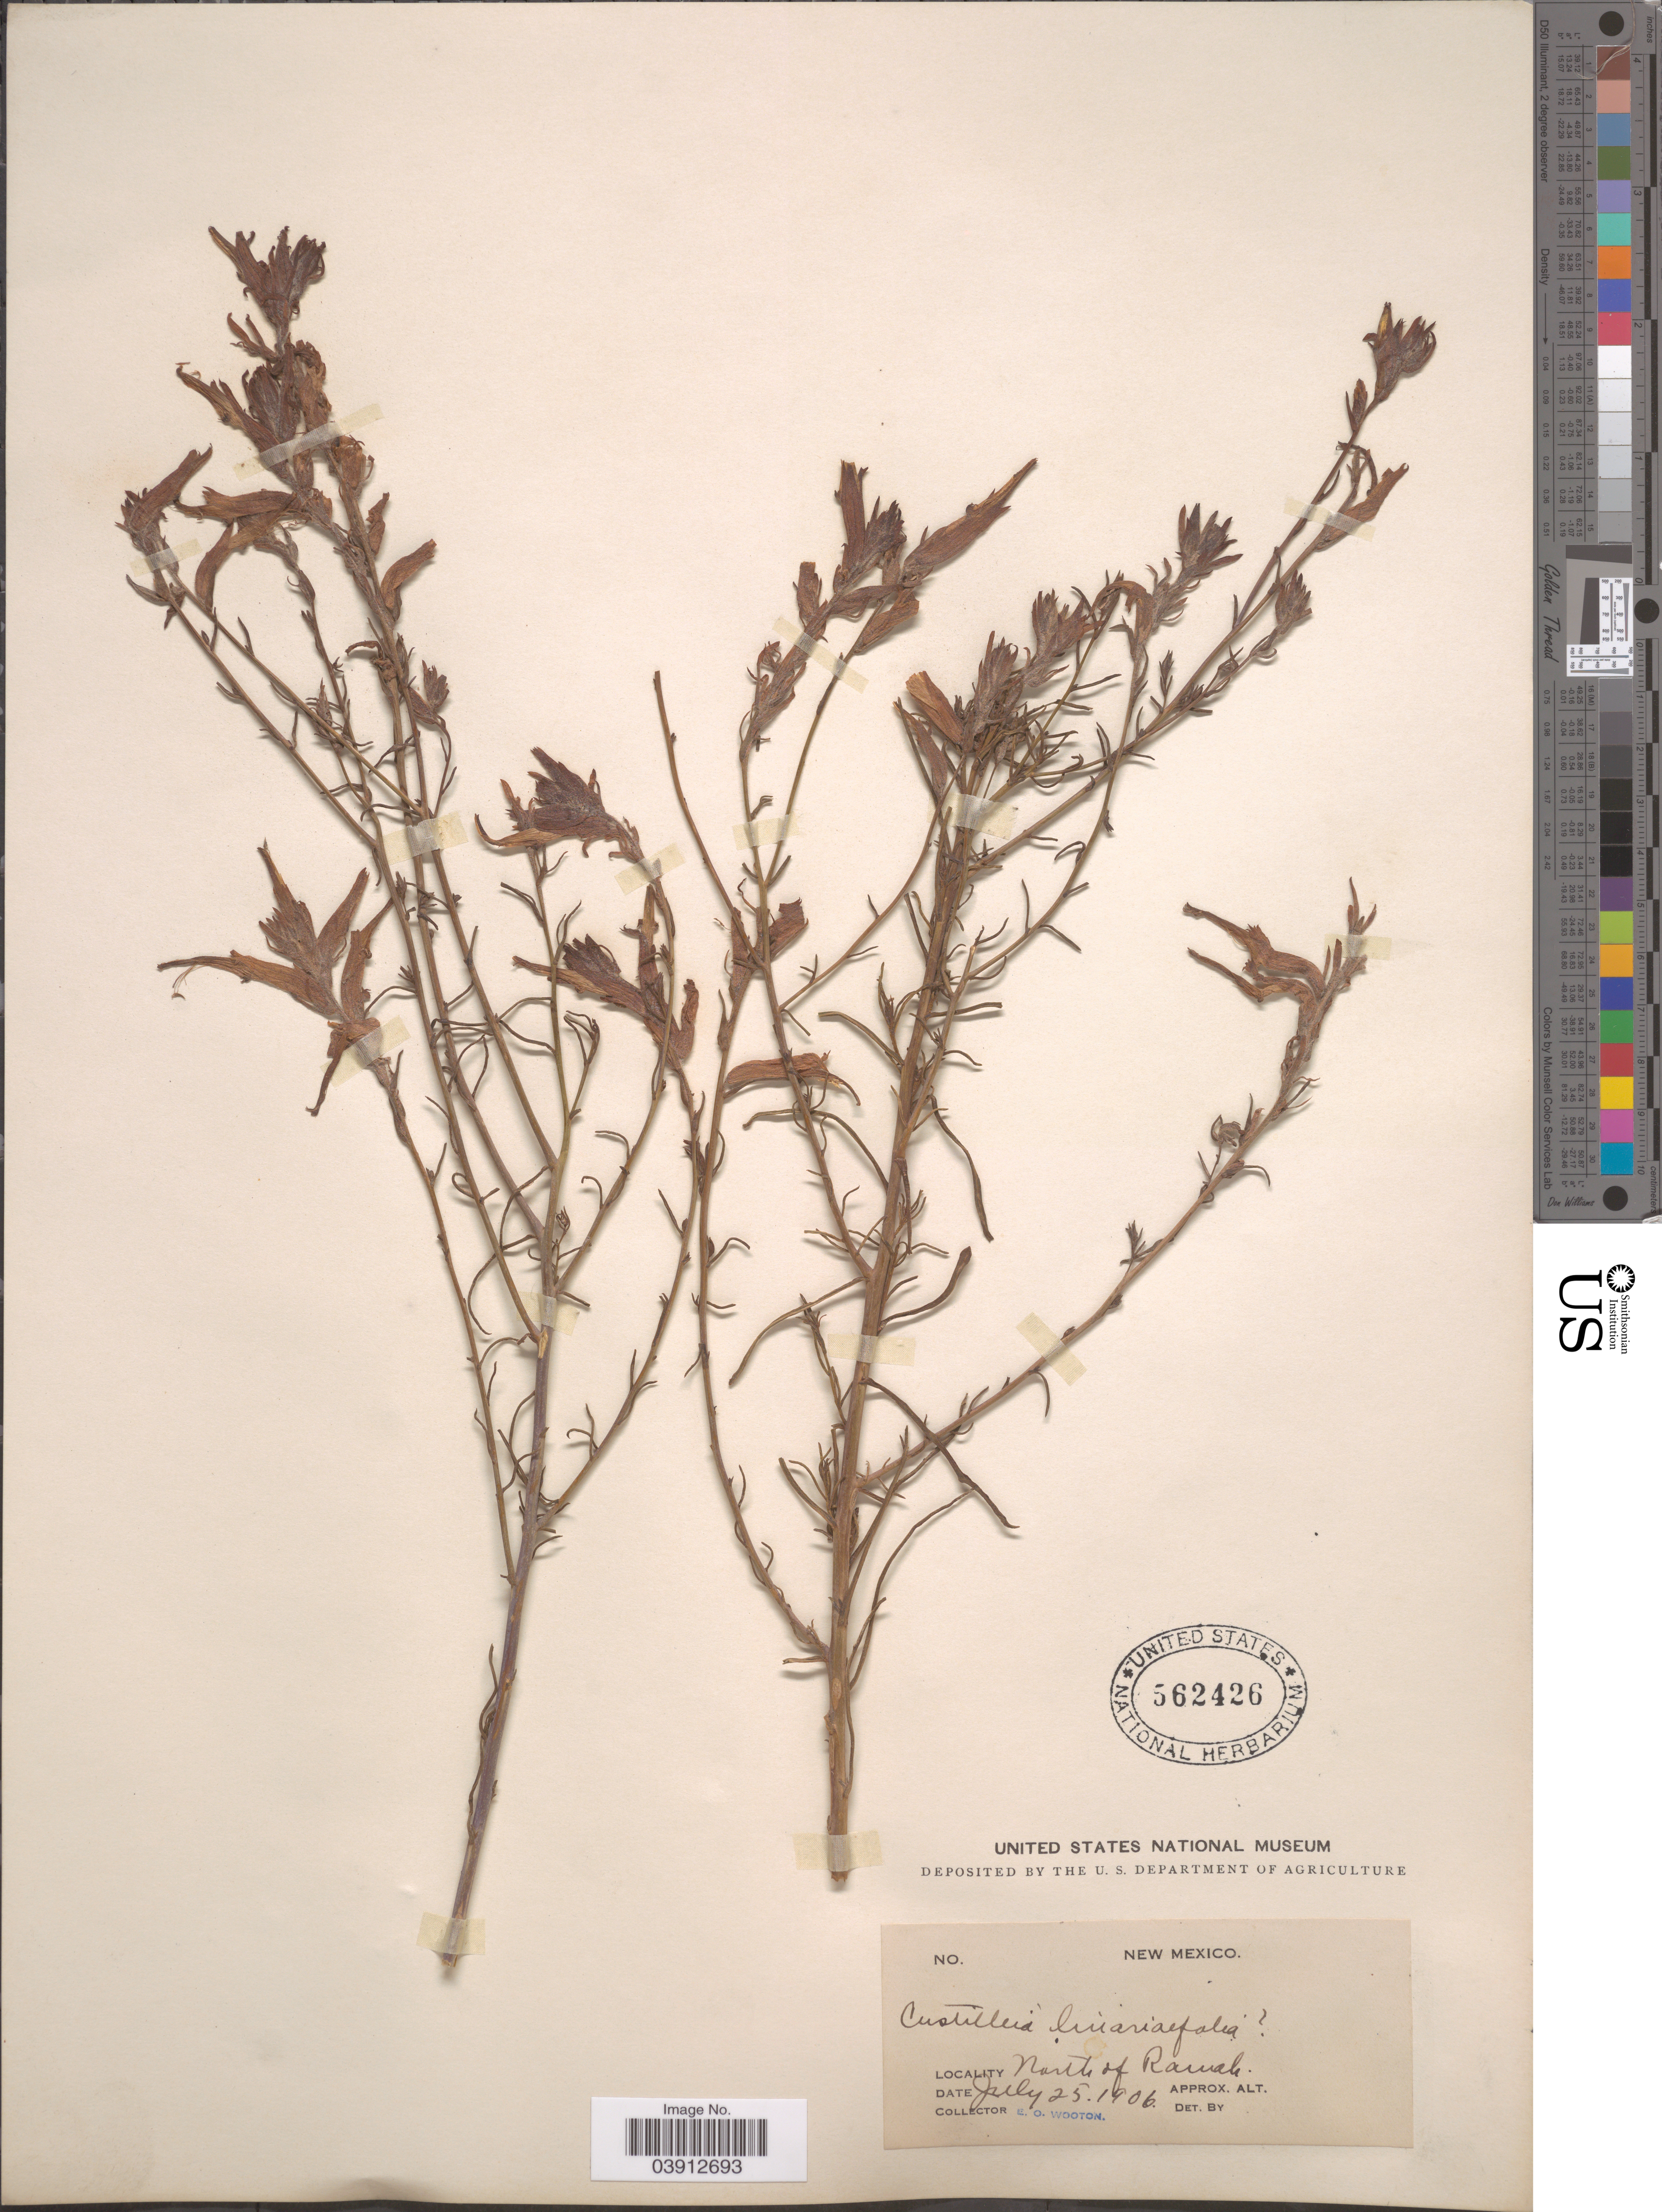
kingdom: Plantae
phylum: Tracheophyta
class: Magnoliopsida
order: Lamiales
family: Orobanchaceae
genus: Castilleja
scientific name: Castilleja linariifolia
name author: Benth.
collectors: E. O. Wooton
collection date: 1906-07-25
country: United States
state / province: New Mexico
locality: North of Ranch.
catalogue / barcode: US 562426